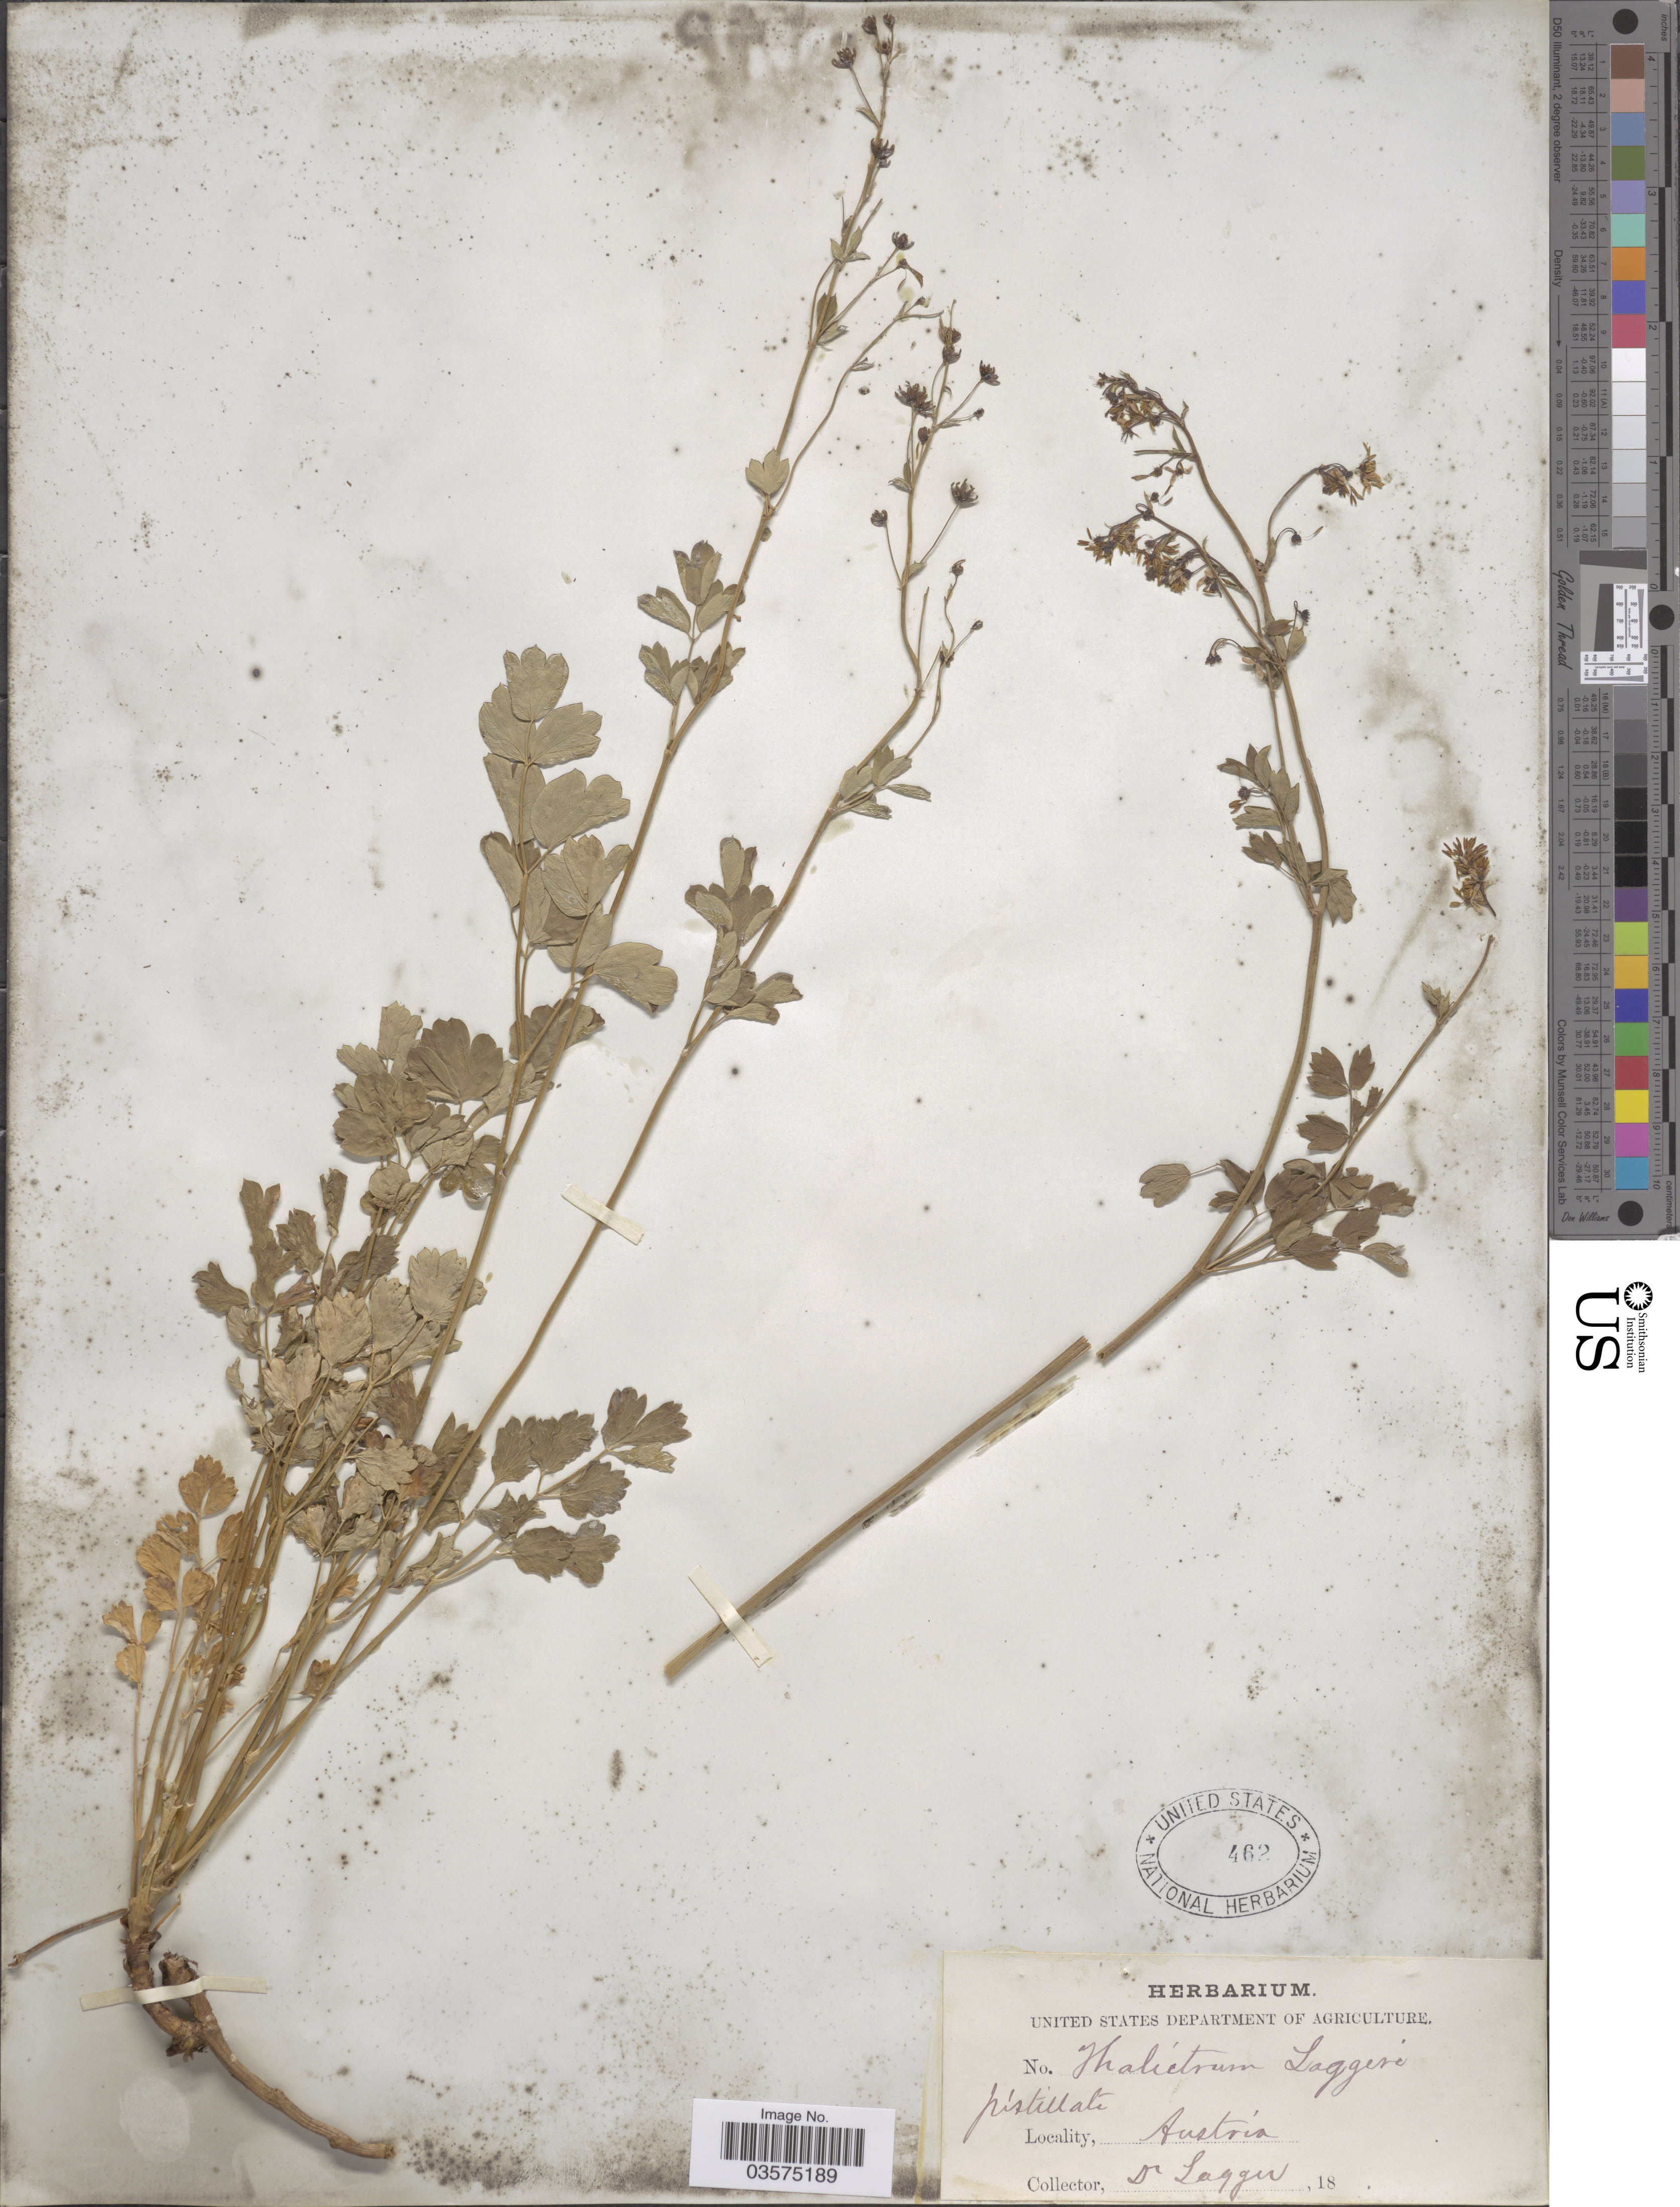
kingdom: Plantae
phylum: Tracheophyta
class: Magnoliopsida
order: Ranunculales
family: Ranunculaceae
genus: Thalictrum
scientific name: Thalictrum laggeri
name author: Jord.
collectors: F. J. Lagger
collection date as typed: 18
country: Austria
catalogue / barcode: US 462